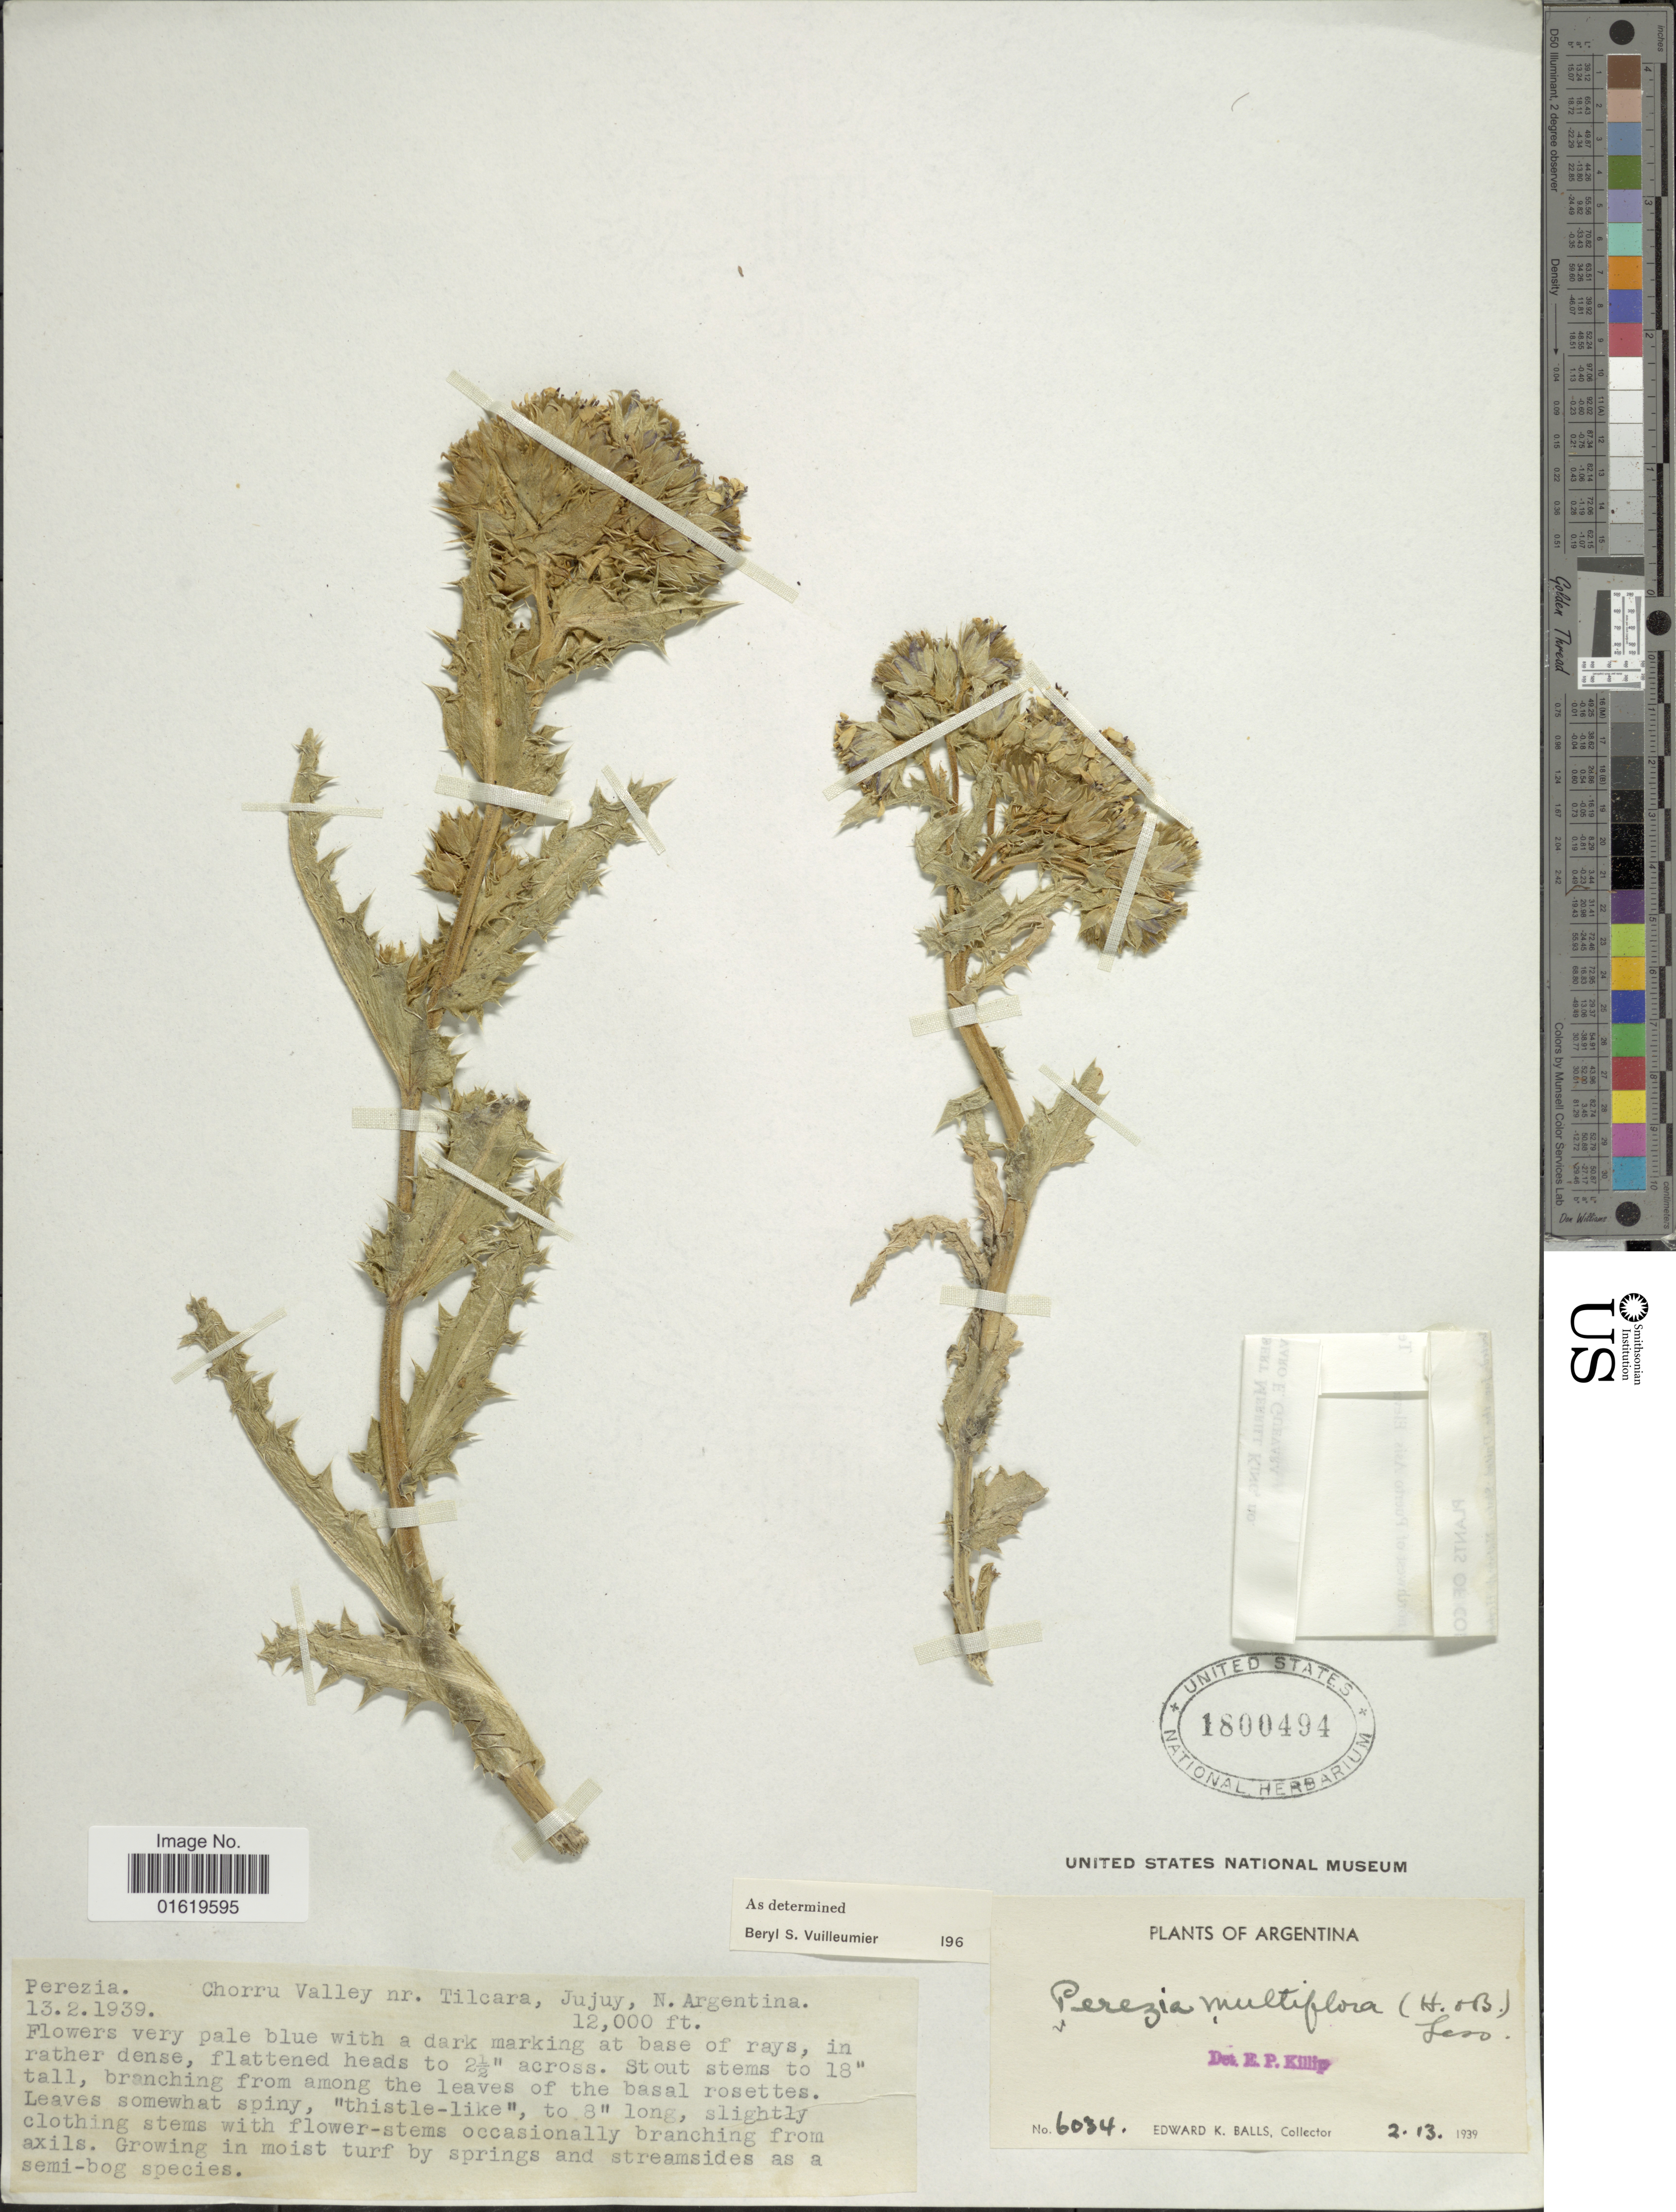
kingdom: Plantae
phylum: Tracheophyta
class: Magnoliopsida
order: Asterales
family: Asteraceae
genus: Perezia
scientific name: Perezia multiflora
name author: Less.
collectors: E. K. Balls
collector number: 6034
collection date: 1939-02-13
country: Argentina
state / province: Jujuy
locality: Chorru Valley nr. Tilcara, Jujuy, N. Argentina.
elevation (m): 3658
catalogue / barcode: US 1800494